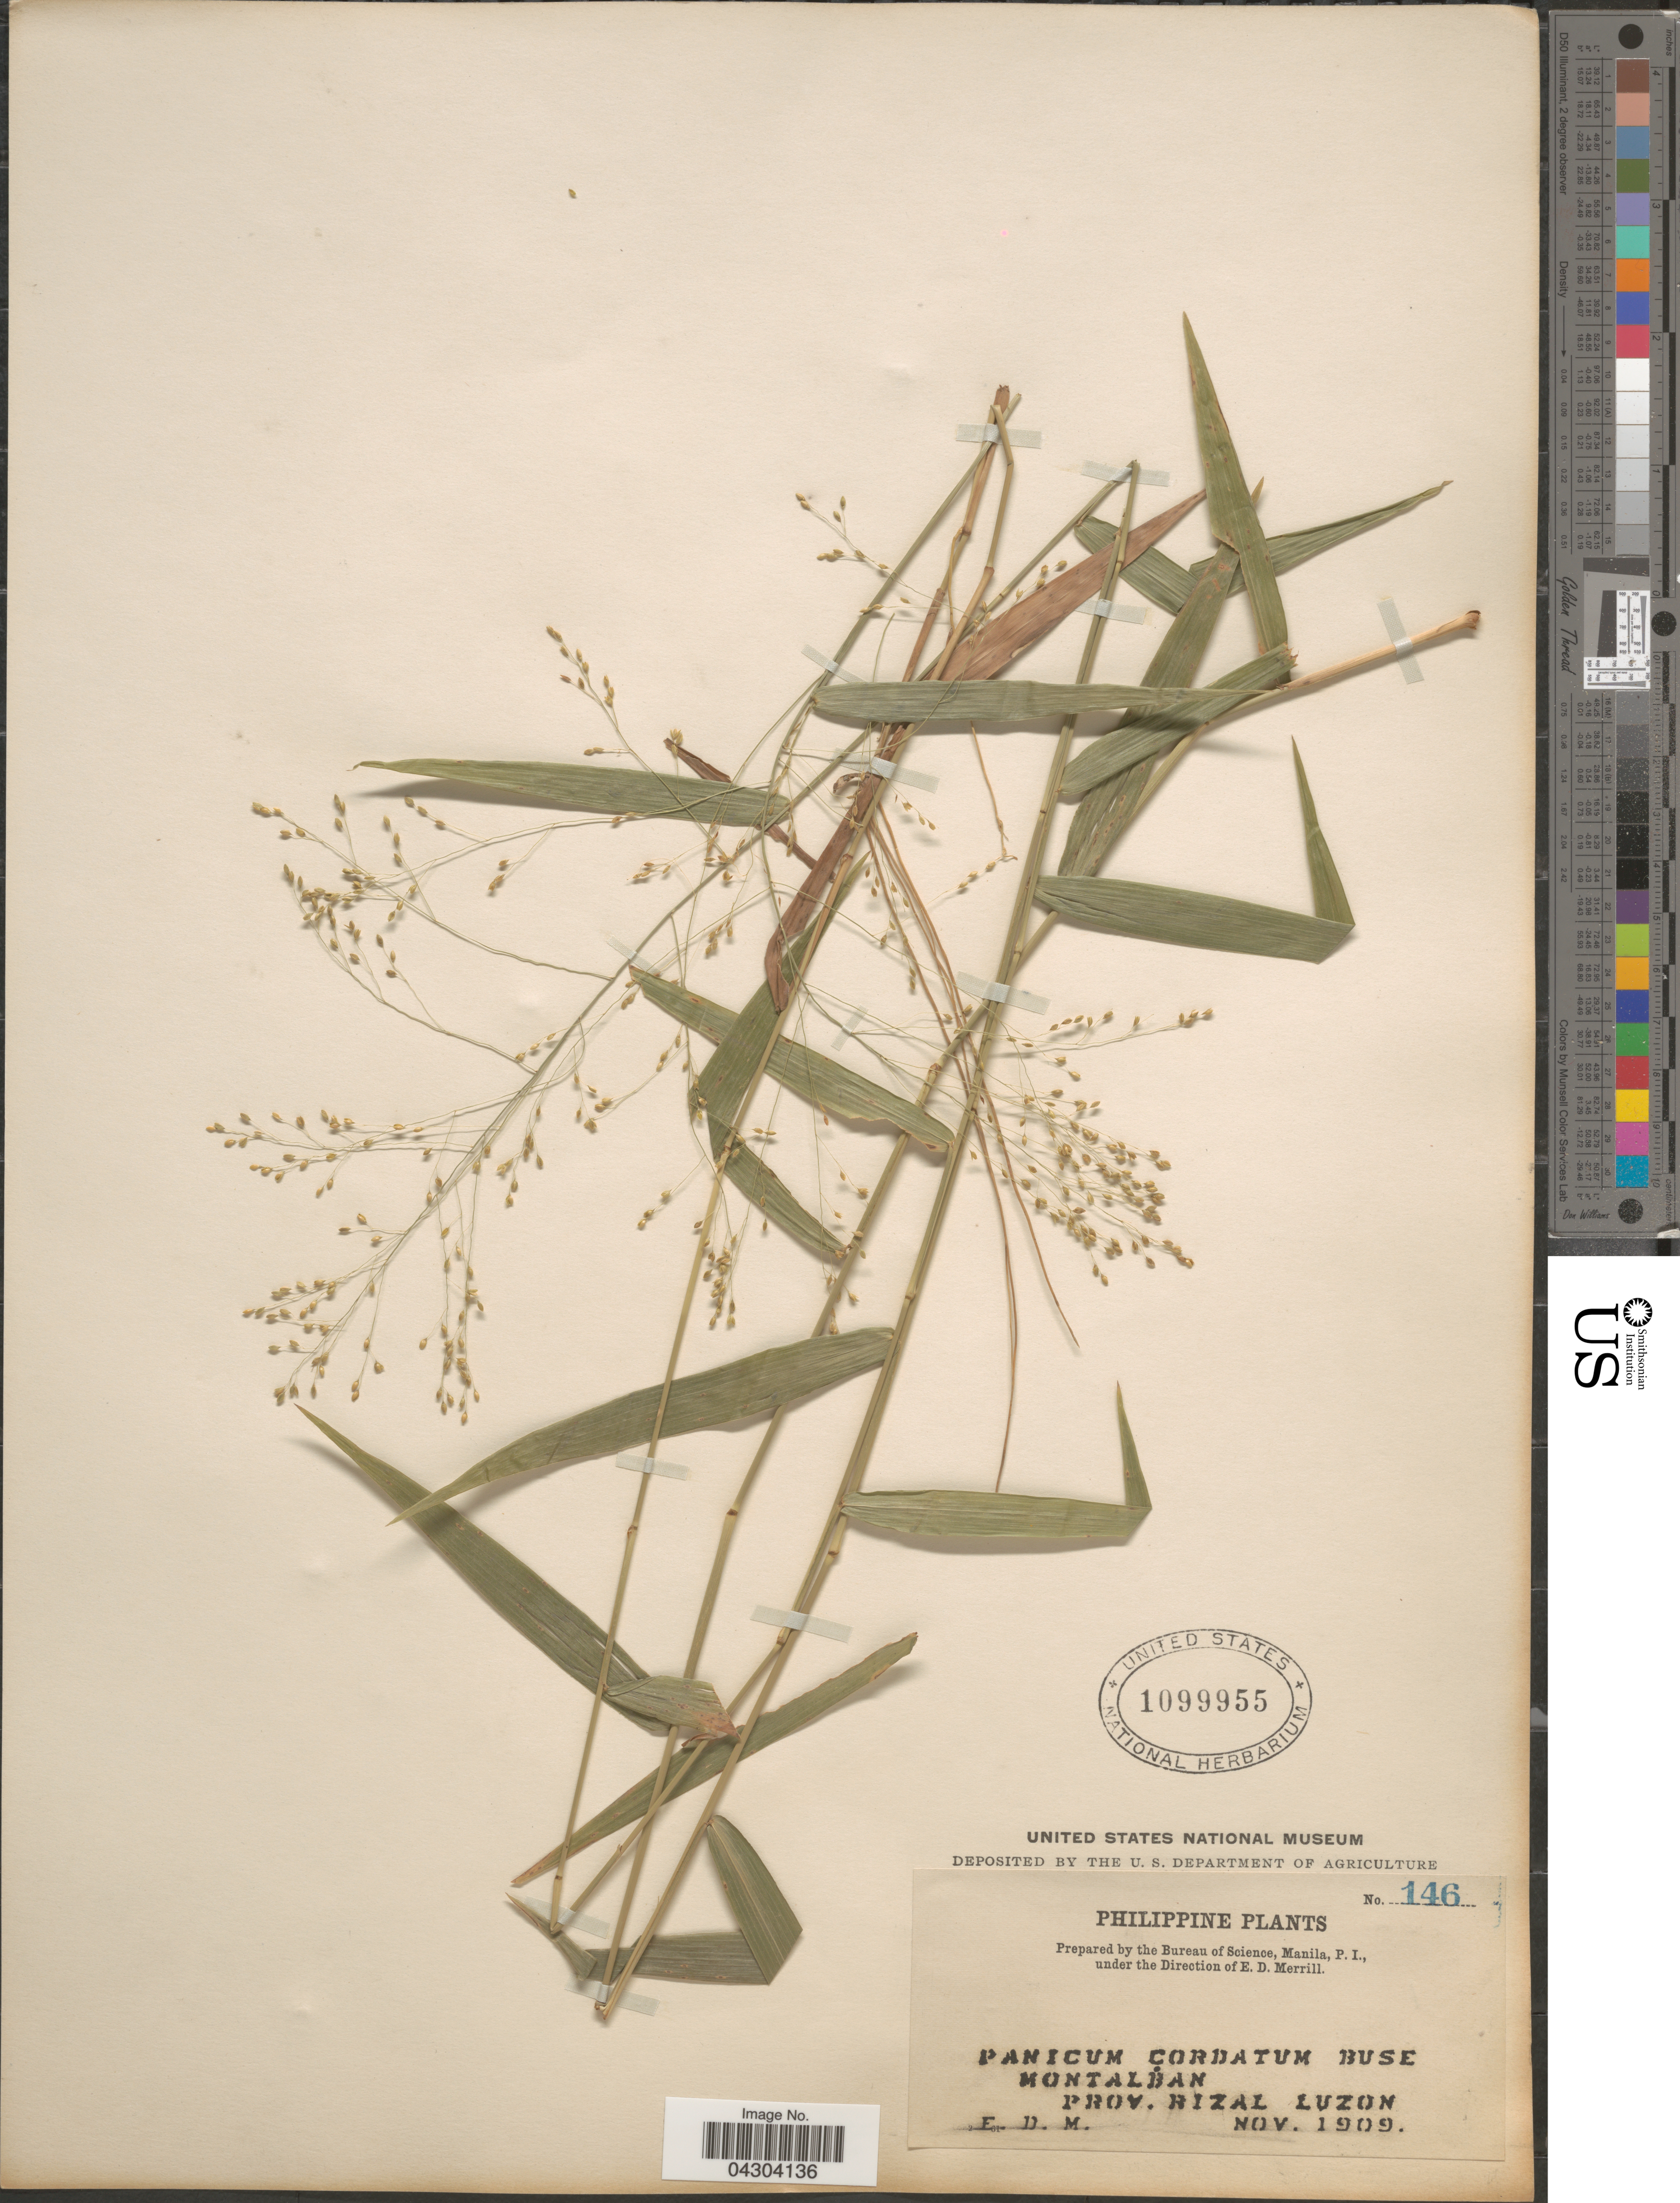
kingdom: Plantae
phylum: Tracheophyta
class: Liliopsida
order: Poales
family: Poaceae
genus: Panicum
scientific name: Panicum notatum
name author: Retz.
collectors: E. D. Merrill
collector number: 146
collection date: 1909-11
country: Philippines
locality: Montalban. Prov. Rizal. Luzon.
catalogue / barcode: US 1099955